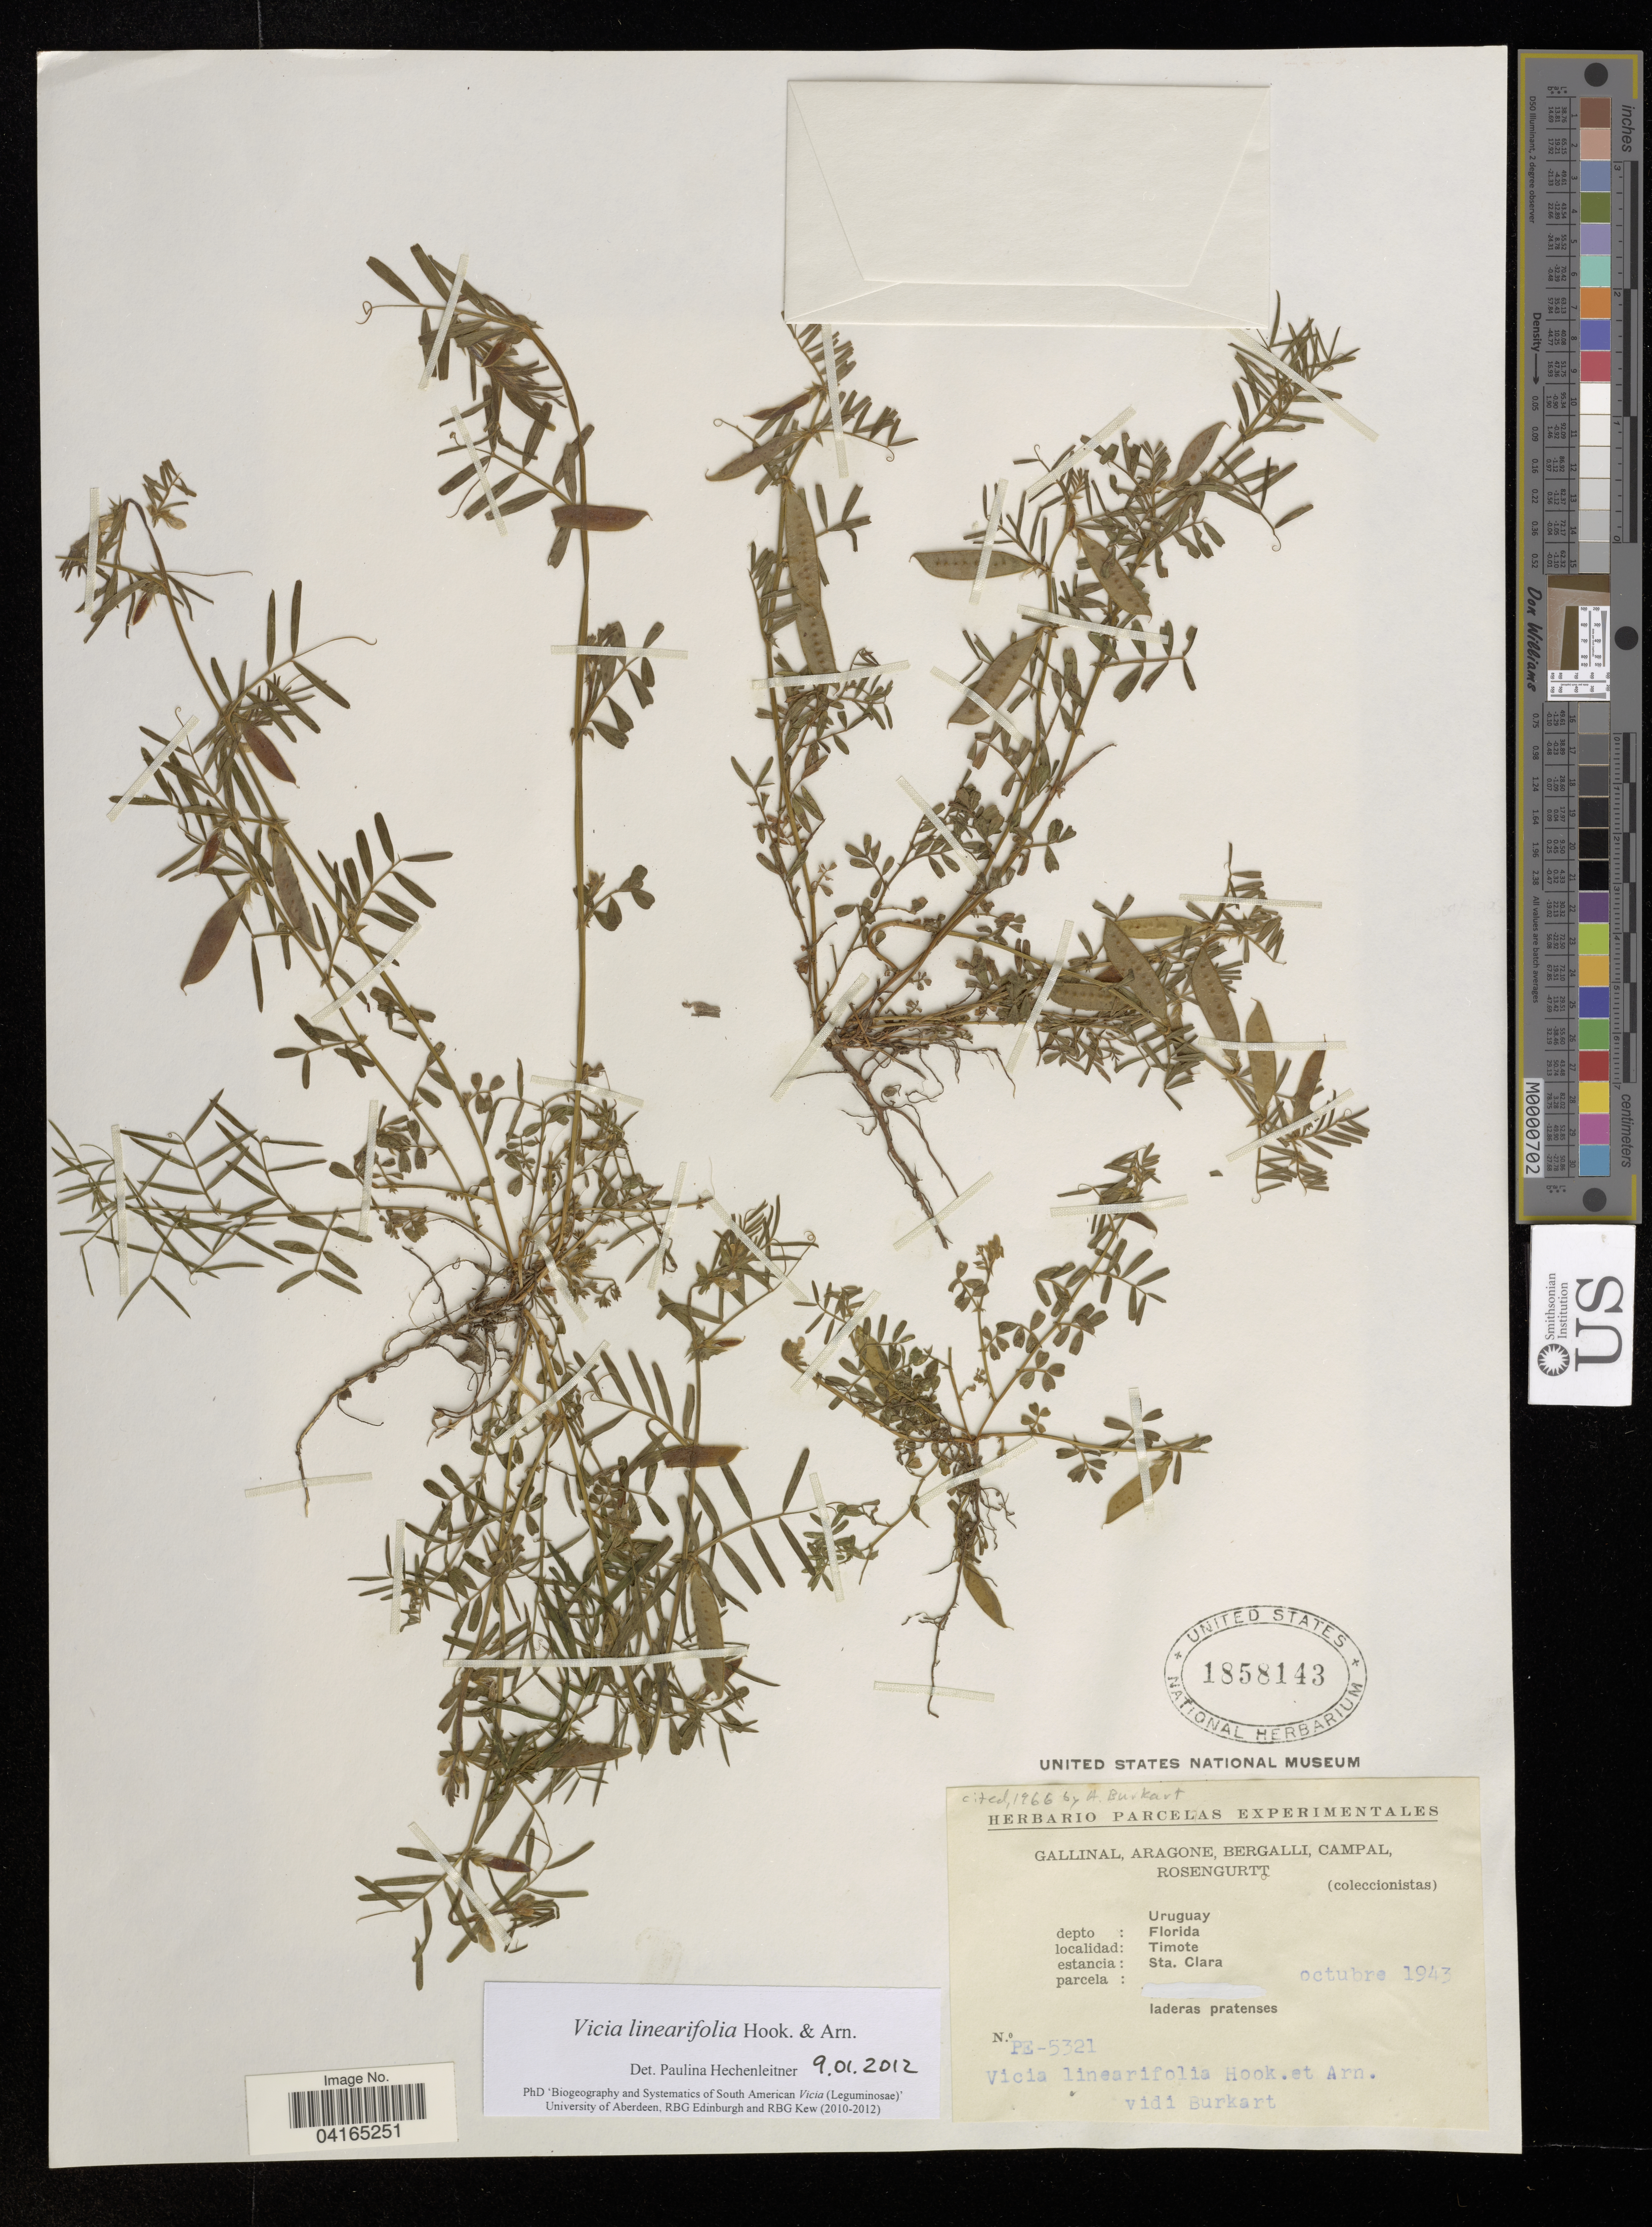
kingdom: Plantae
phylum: Tracheophyta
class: Magnoliopsida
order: Fabales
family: Fabaceae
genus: Vicia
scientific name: Vicia linearifolia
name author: Hook. & Arn.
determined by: Hechenleitner, Paulina, RBG Edinburgh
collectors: -. Gallinal, -- Aragone, -- Bergalli, -- Campal & -- Rosengurtt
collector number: PE-5321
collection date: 1943-10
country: Uruguay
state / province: Florida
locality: Timote. Estancia: Sta. Clara.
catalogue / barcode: US 1858143